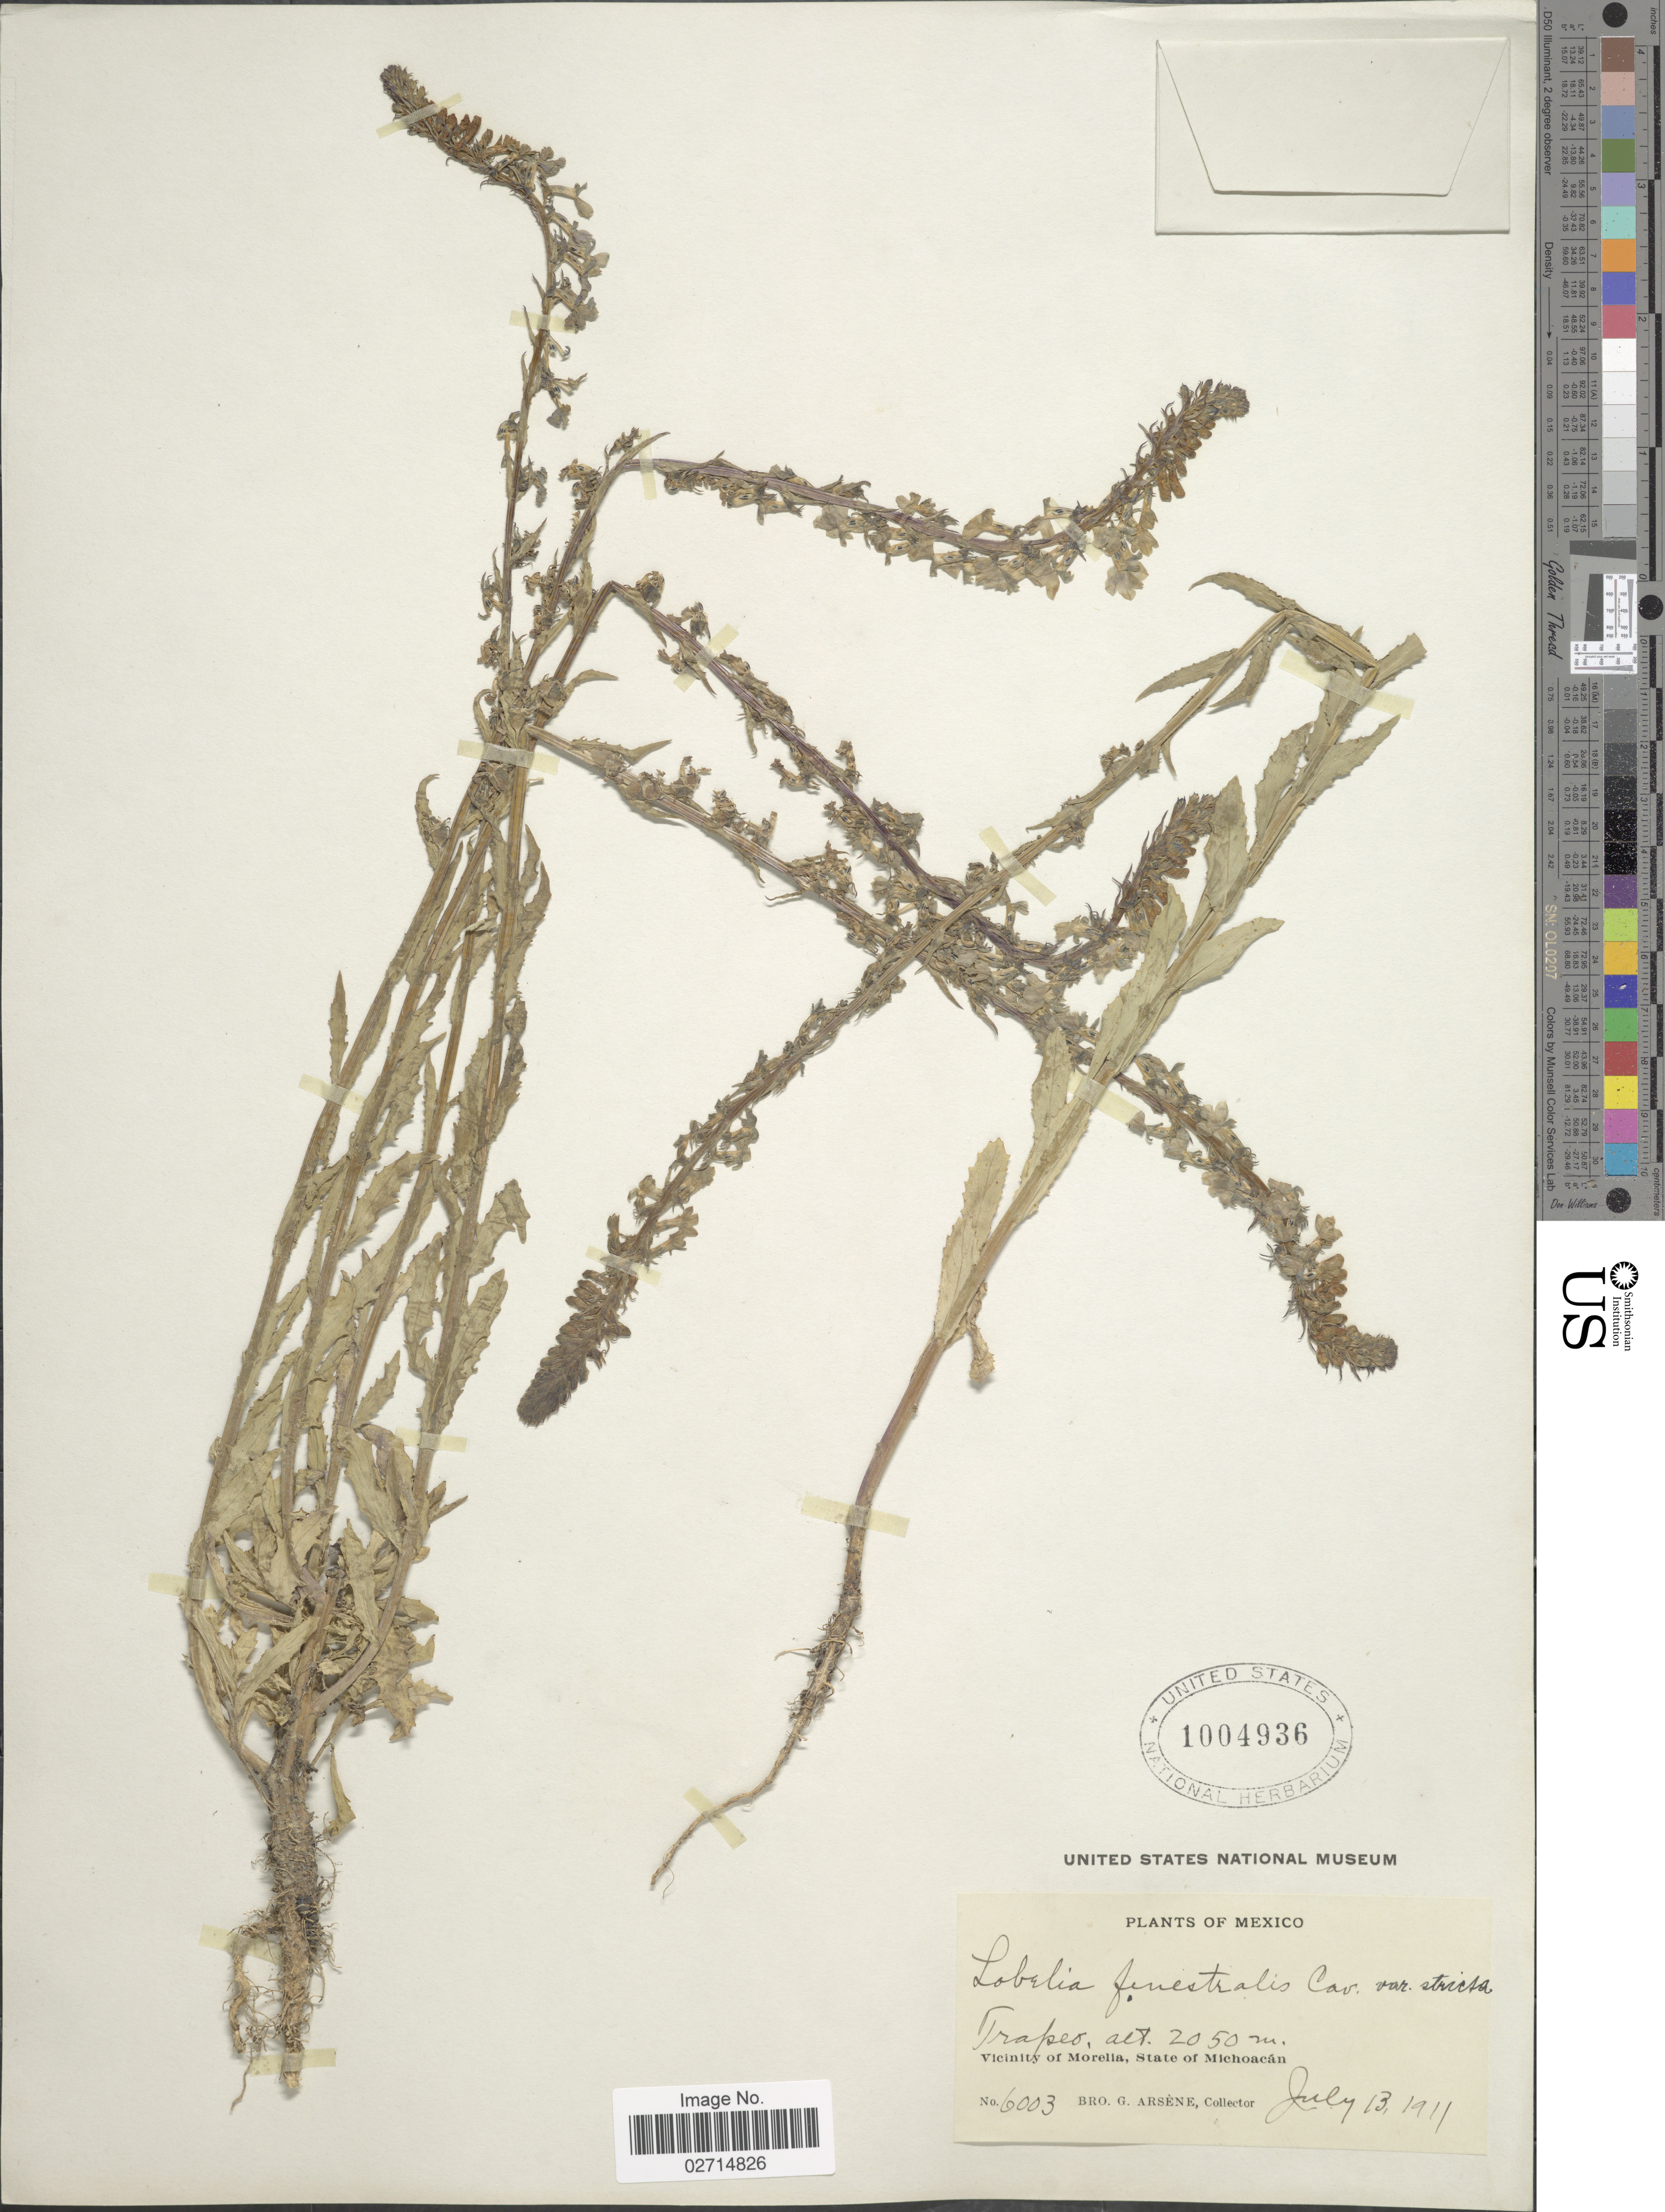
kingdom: Plantae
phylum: Tracheophyta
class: Magnoliopsida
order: Asterales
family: Campanulaceae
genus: Lobelia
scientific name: Lobelia fenestralis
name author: Cav.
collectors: Bro. G. Arsène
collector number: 6003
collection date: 1911-07-13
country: Mexico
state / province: Michoacán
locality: Trapeo. Vicinity of Morelia.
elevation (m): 2050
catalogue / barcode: US 1004936